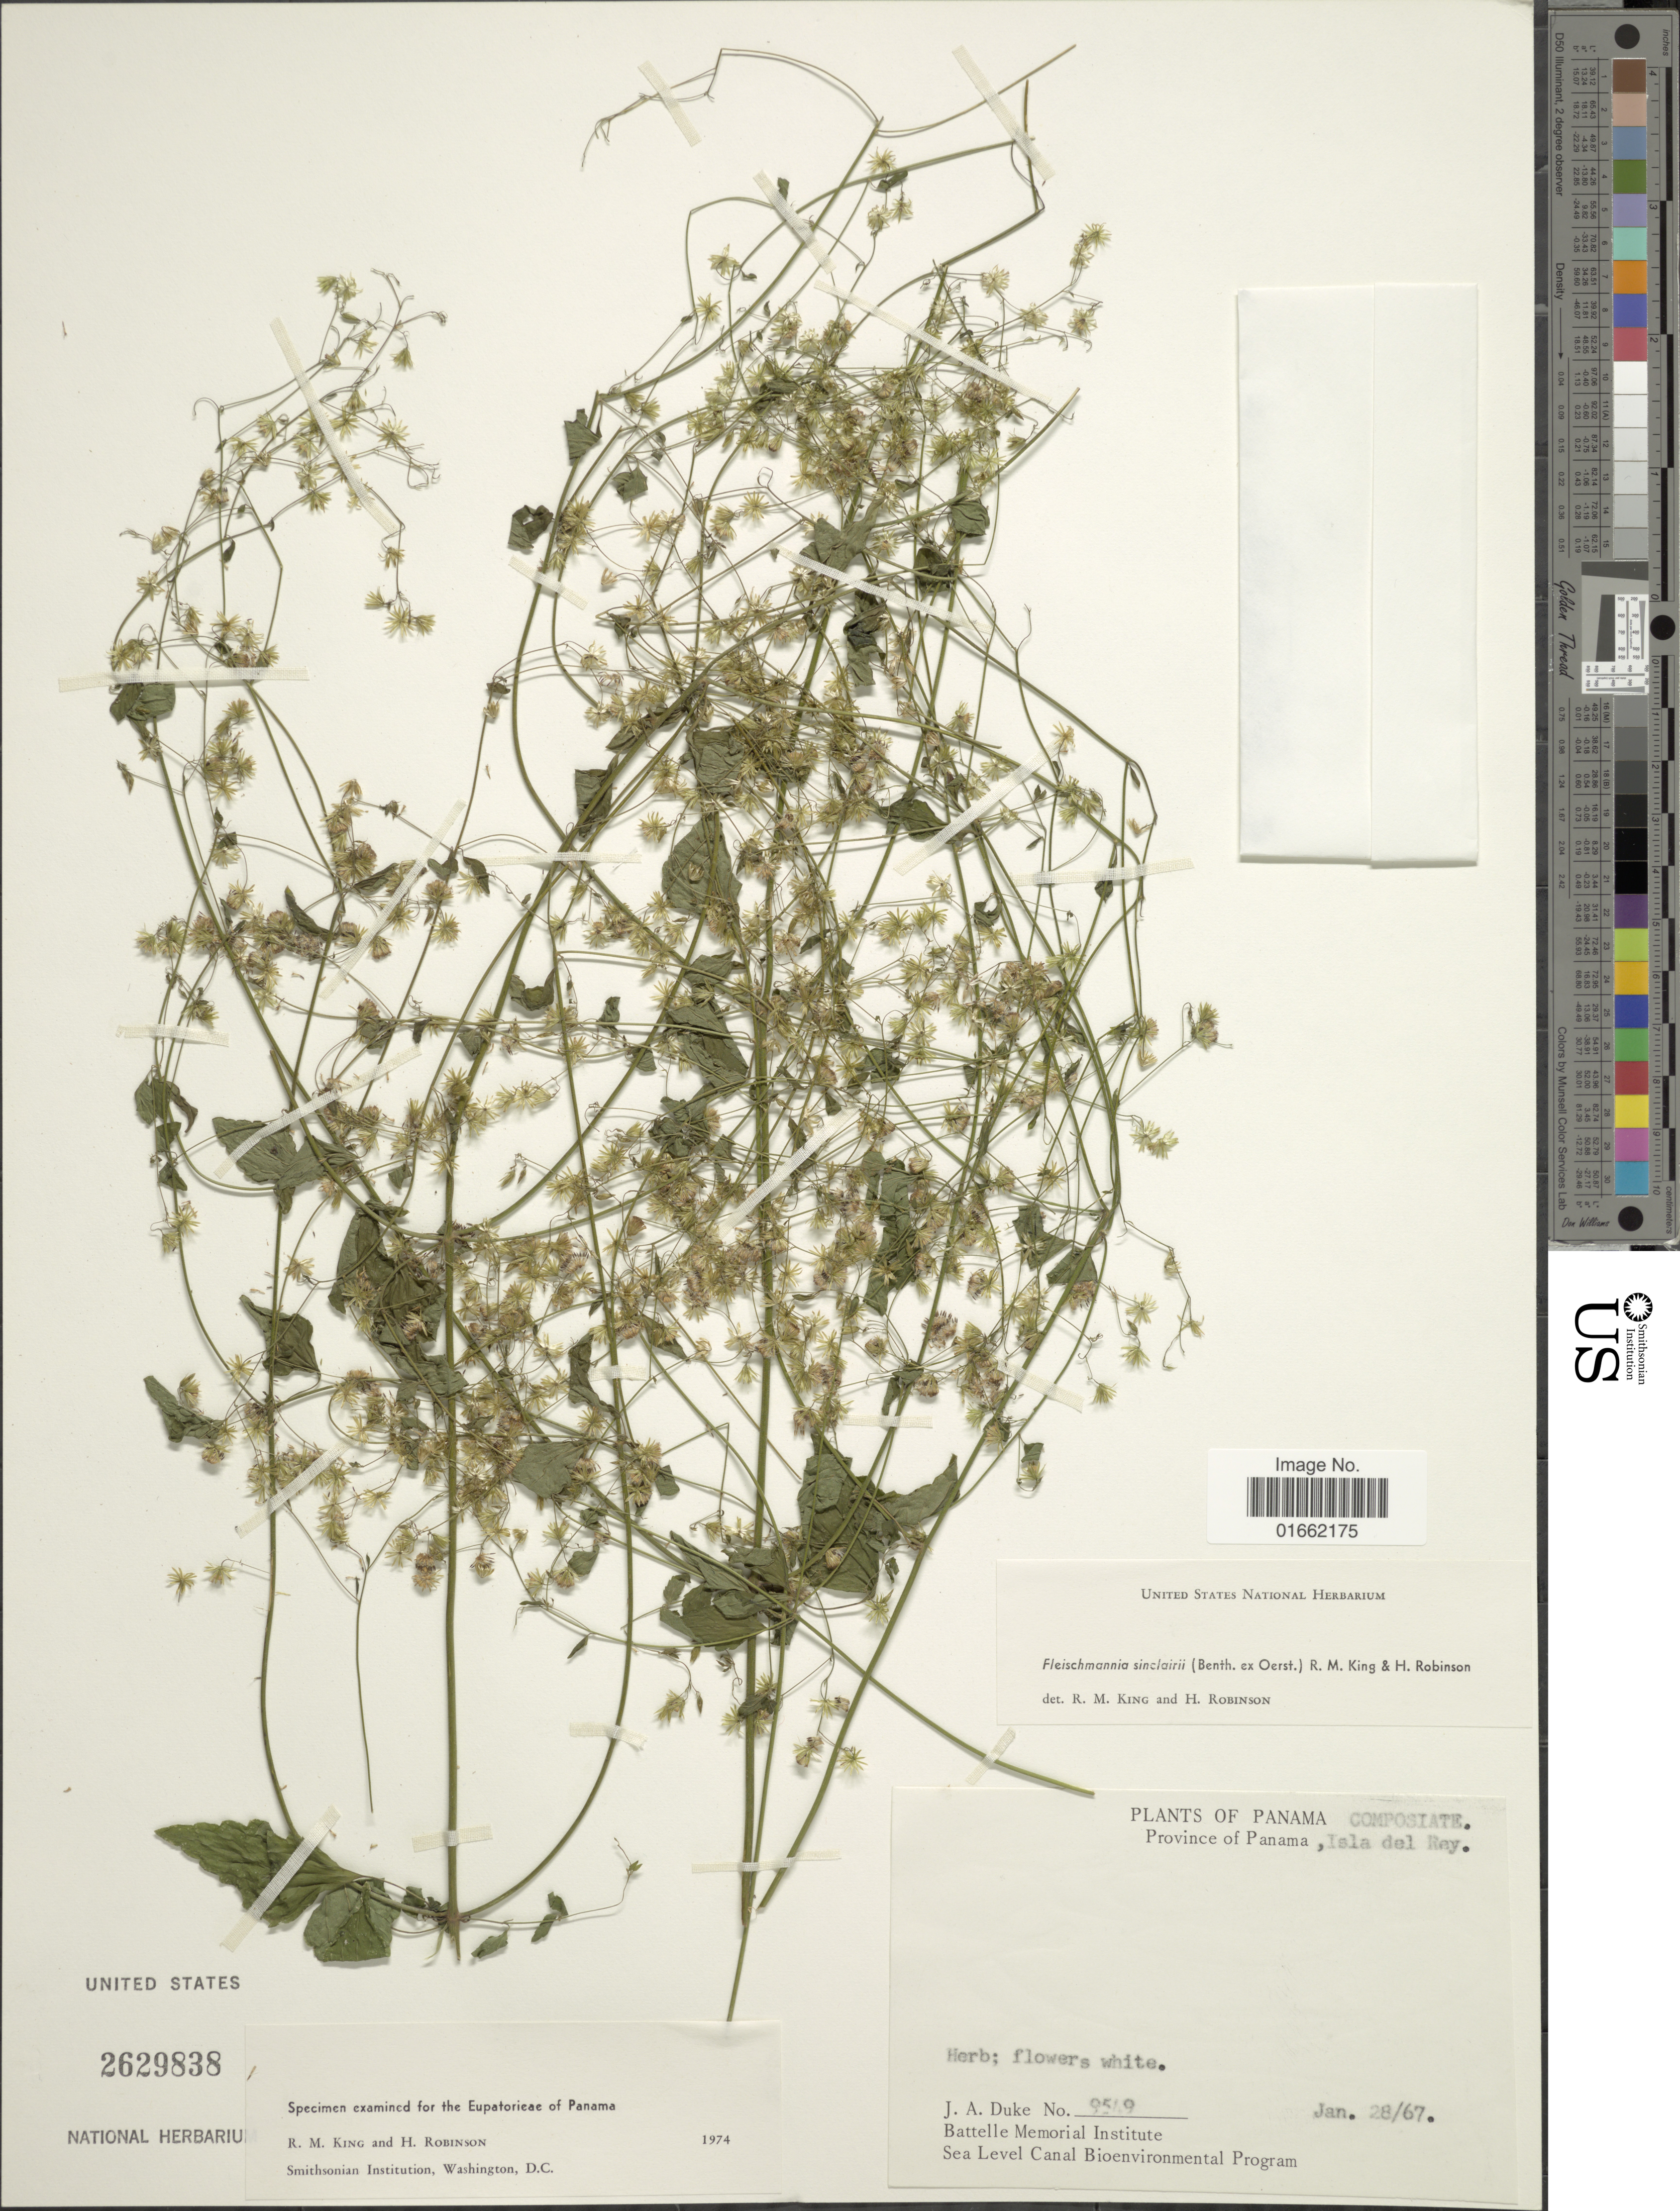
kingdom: Plantae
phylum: Tracheophyta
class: Magnoliopsida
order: Asterales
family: Asteraceae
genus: Fleischmannia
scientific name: Fleischmannia sinclairii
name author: (Benth. ex Oerst.) R.M. King & H. Rob.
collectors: J. A. Duke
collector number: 9549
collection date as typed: Transcribed d/m/y: 28/1/67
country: Panama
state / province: Panamá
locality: Province of Panama, Isla del Rey.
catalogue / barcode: US 2629838